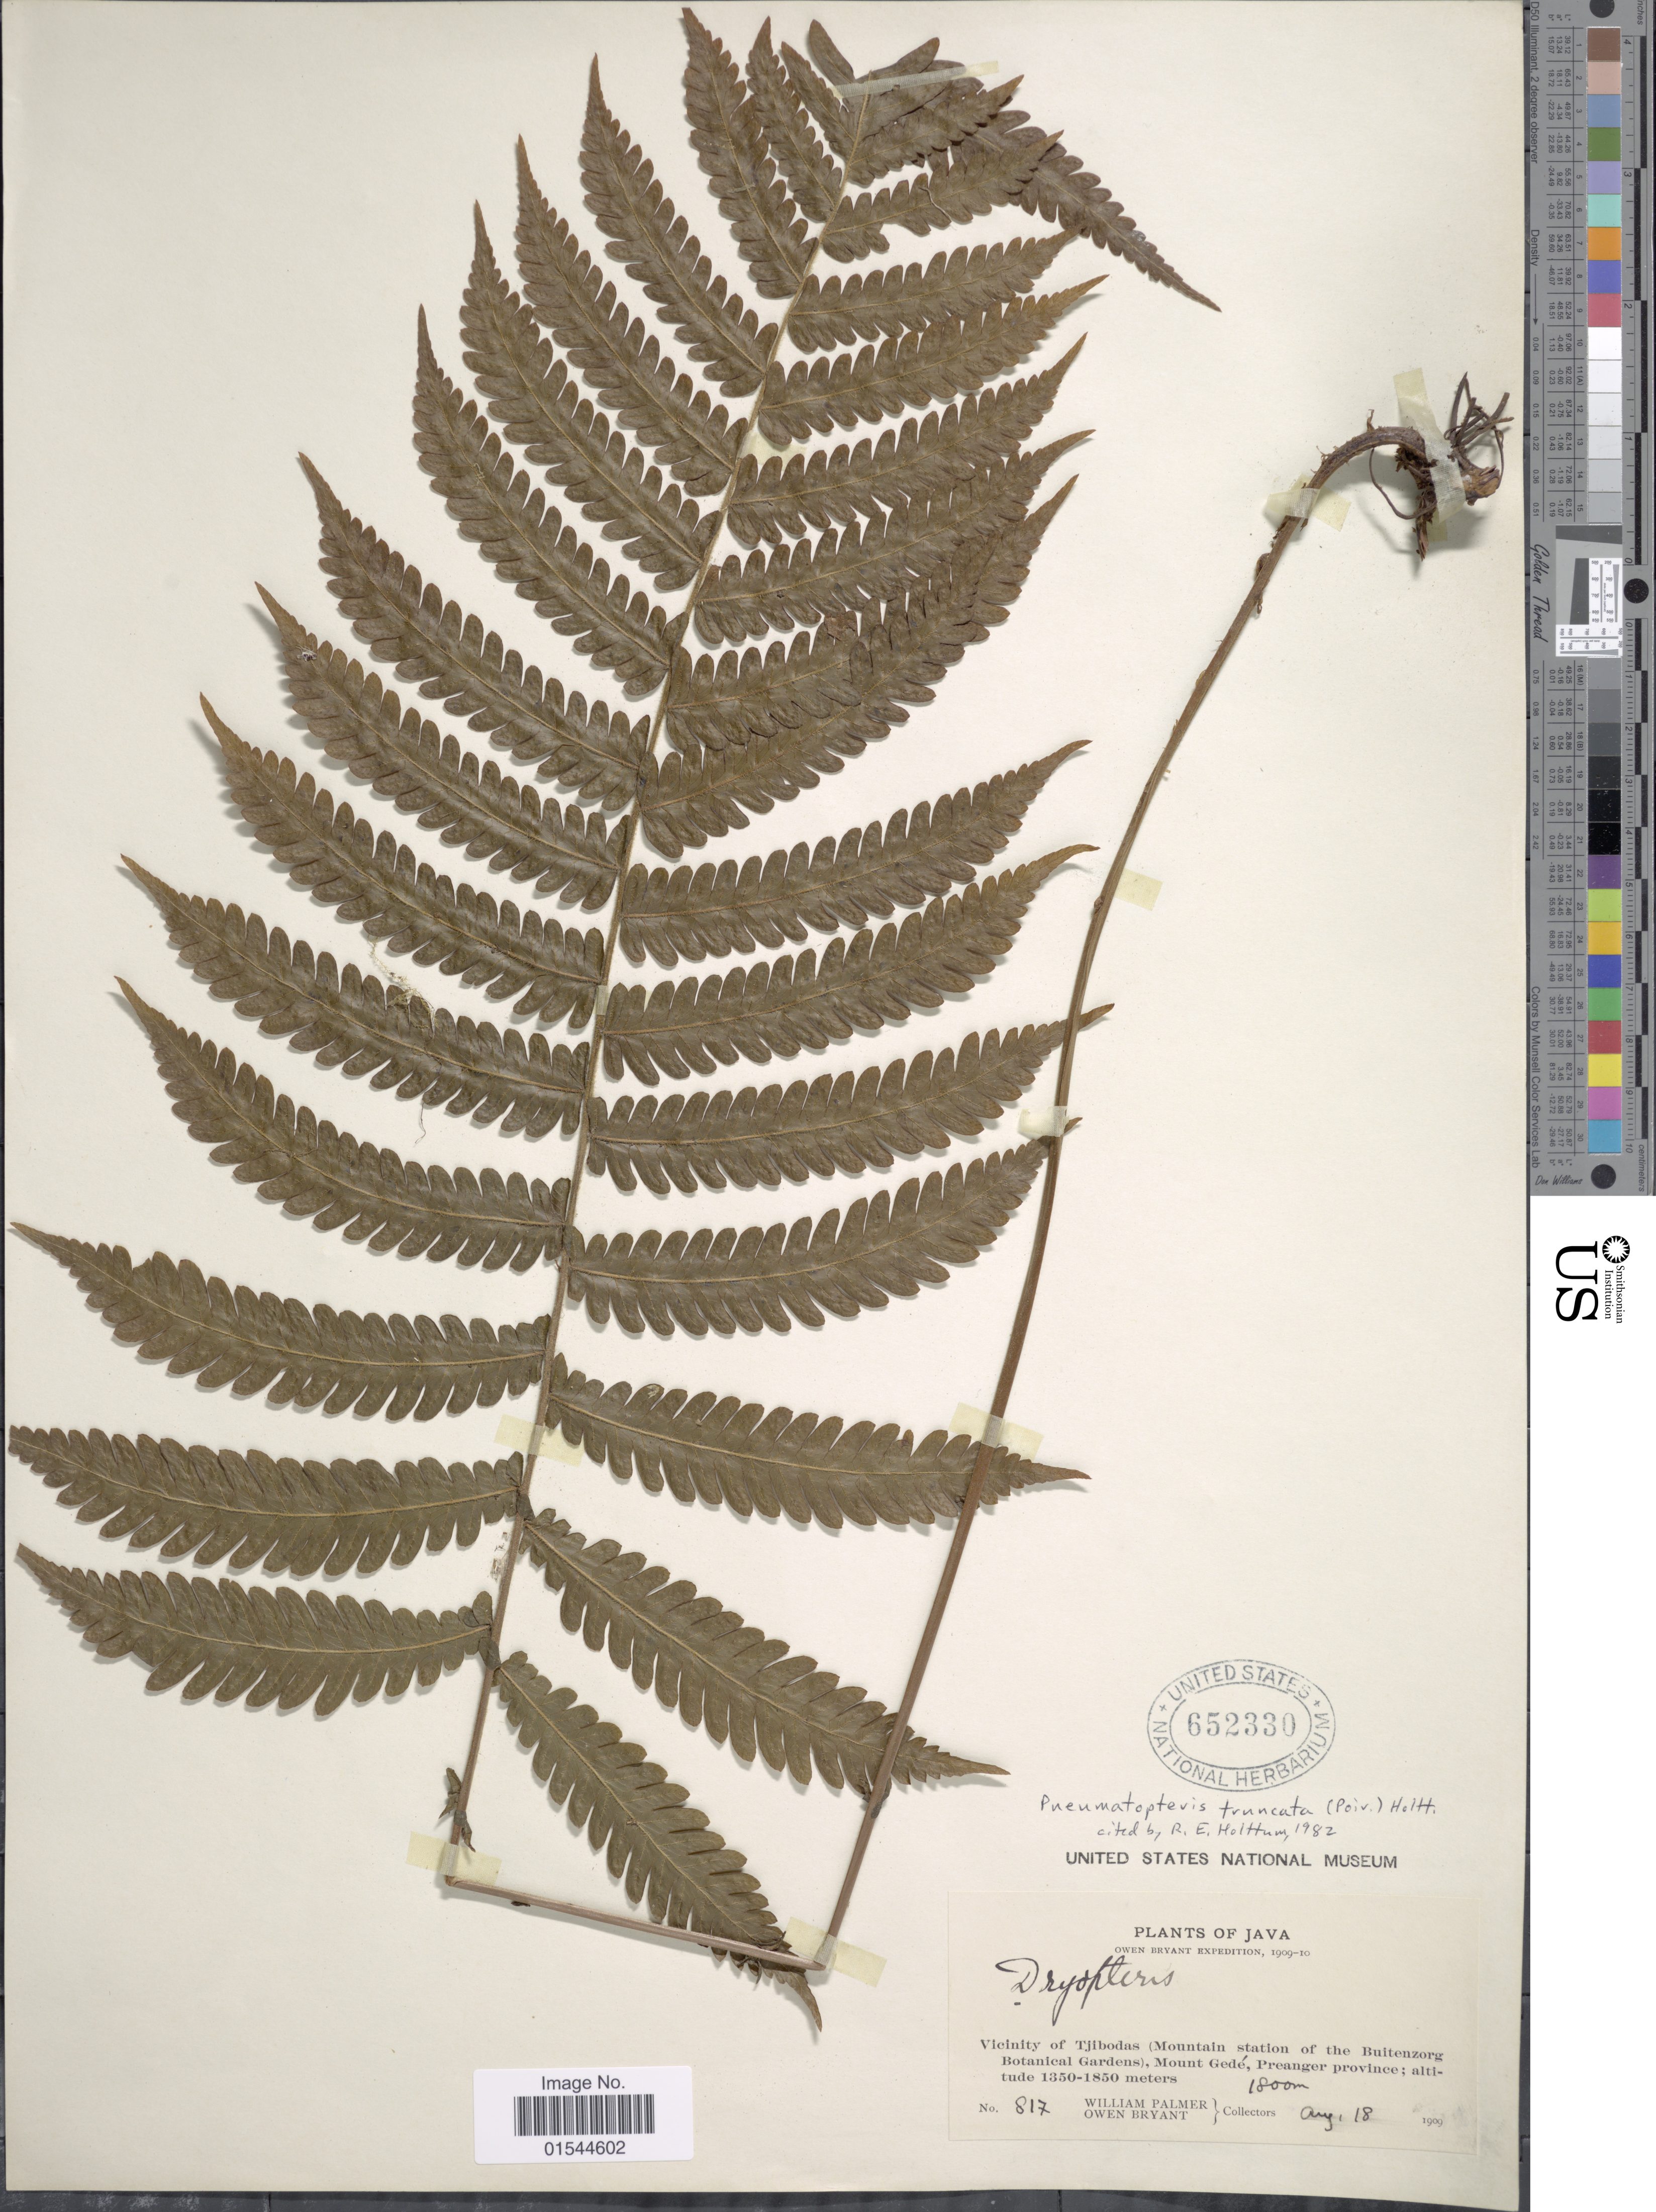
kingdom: Plantae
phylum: Tracheophyta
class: Polypodiopsida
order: Polypodiales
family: Thelypteridaceae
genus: Pneumatopteris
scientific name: Pneumatopteris truncata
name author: (Poir.) Holttum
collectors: W. Palmer & O. Bryant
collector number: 817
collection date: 1909-08-18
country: Indonesia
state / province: Java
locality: Vicinity of Tjibodas (Mountain station of the Buitenzorg Botanical Gardens), Mount Gede, Preanger province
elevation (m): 1800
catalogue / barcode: US 652330